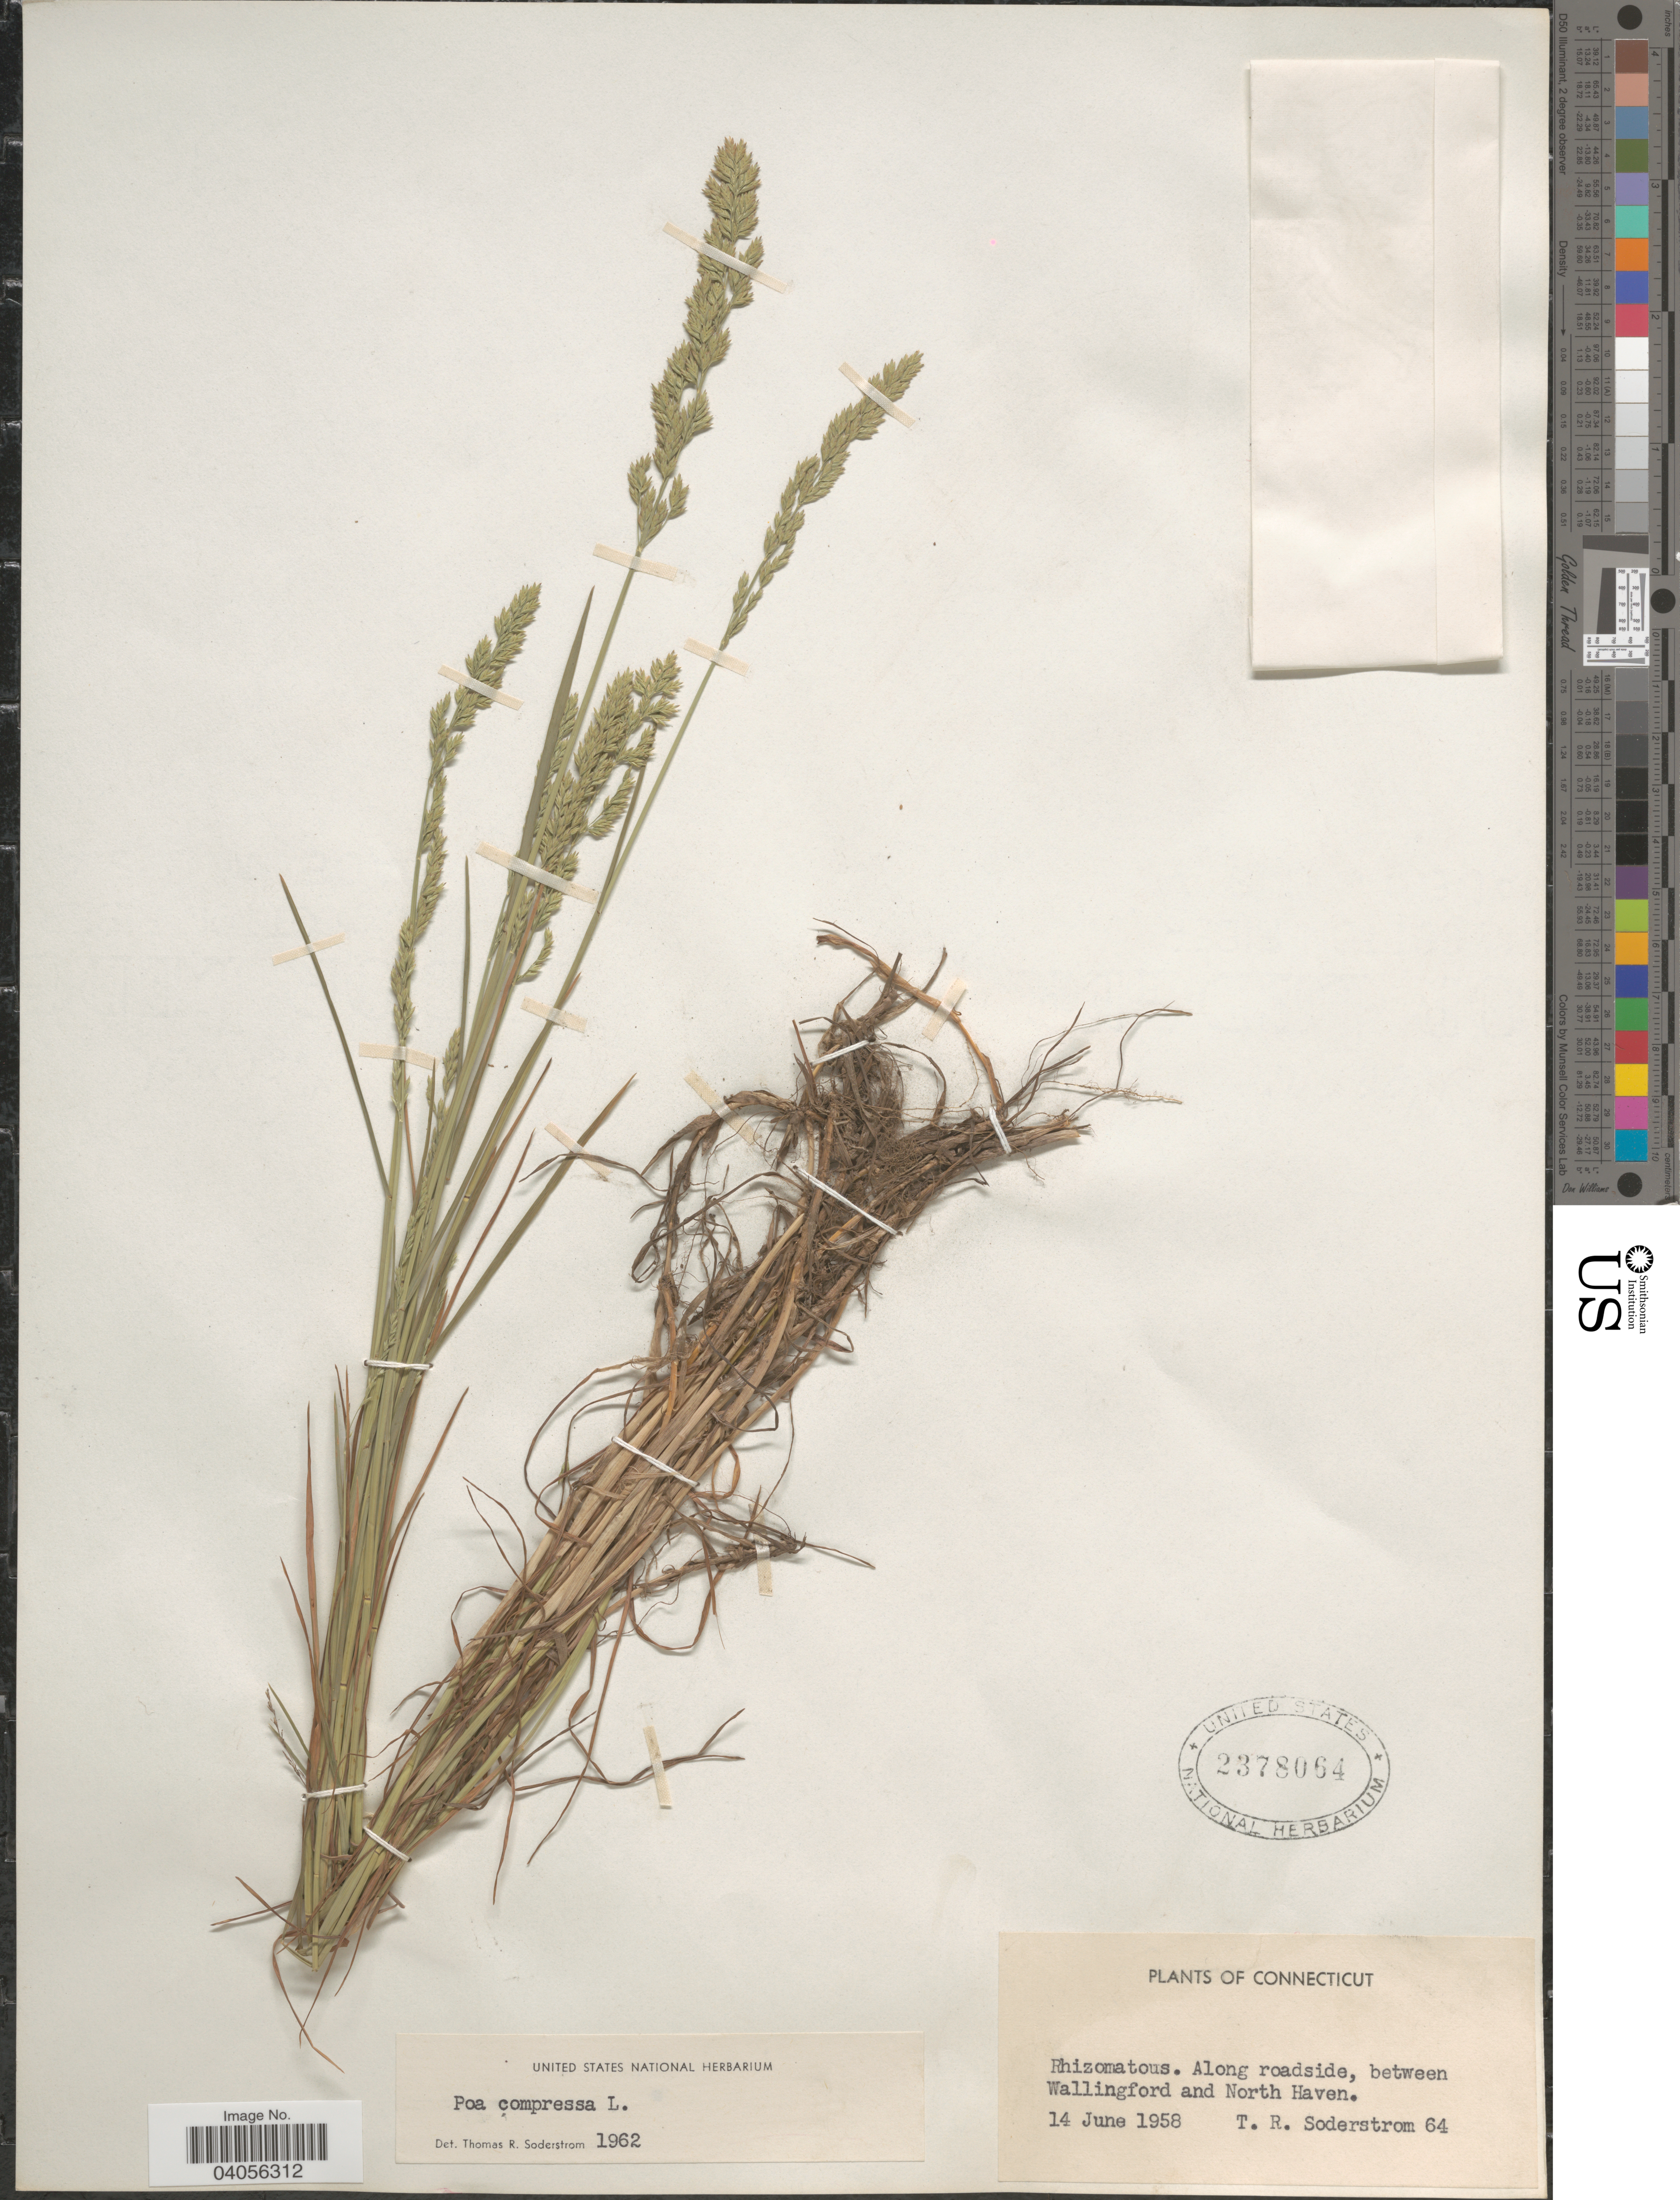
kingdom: Plantae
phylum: Tracheophyta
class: Liliopsida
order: Poales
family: Poaceae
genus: Poa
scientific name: Poa compressa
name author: L.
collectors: T. R. Soderstrom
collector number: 64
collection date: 1958-06-14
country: United States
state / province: Connecticut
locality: Along roadside, between Wallingford and North Haven.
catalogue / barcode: US 2378064